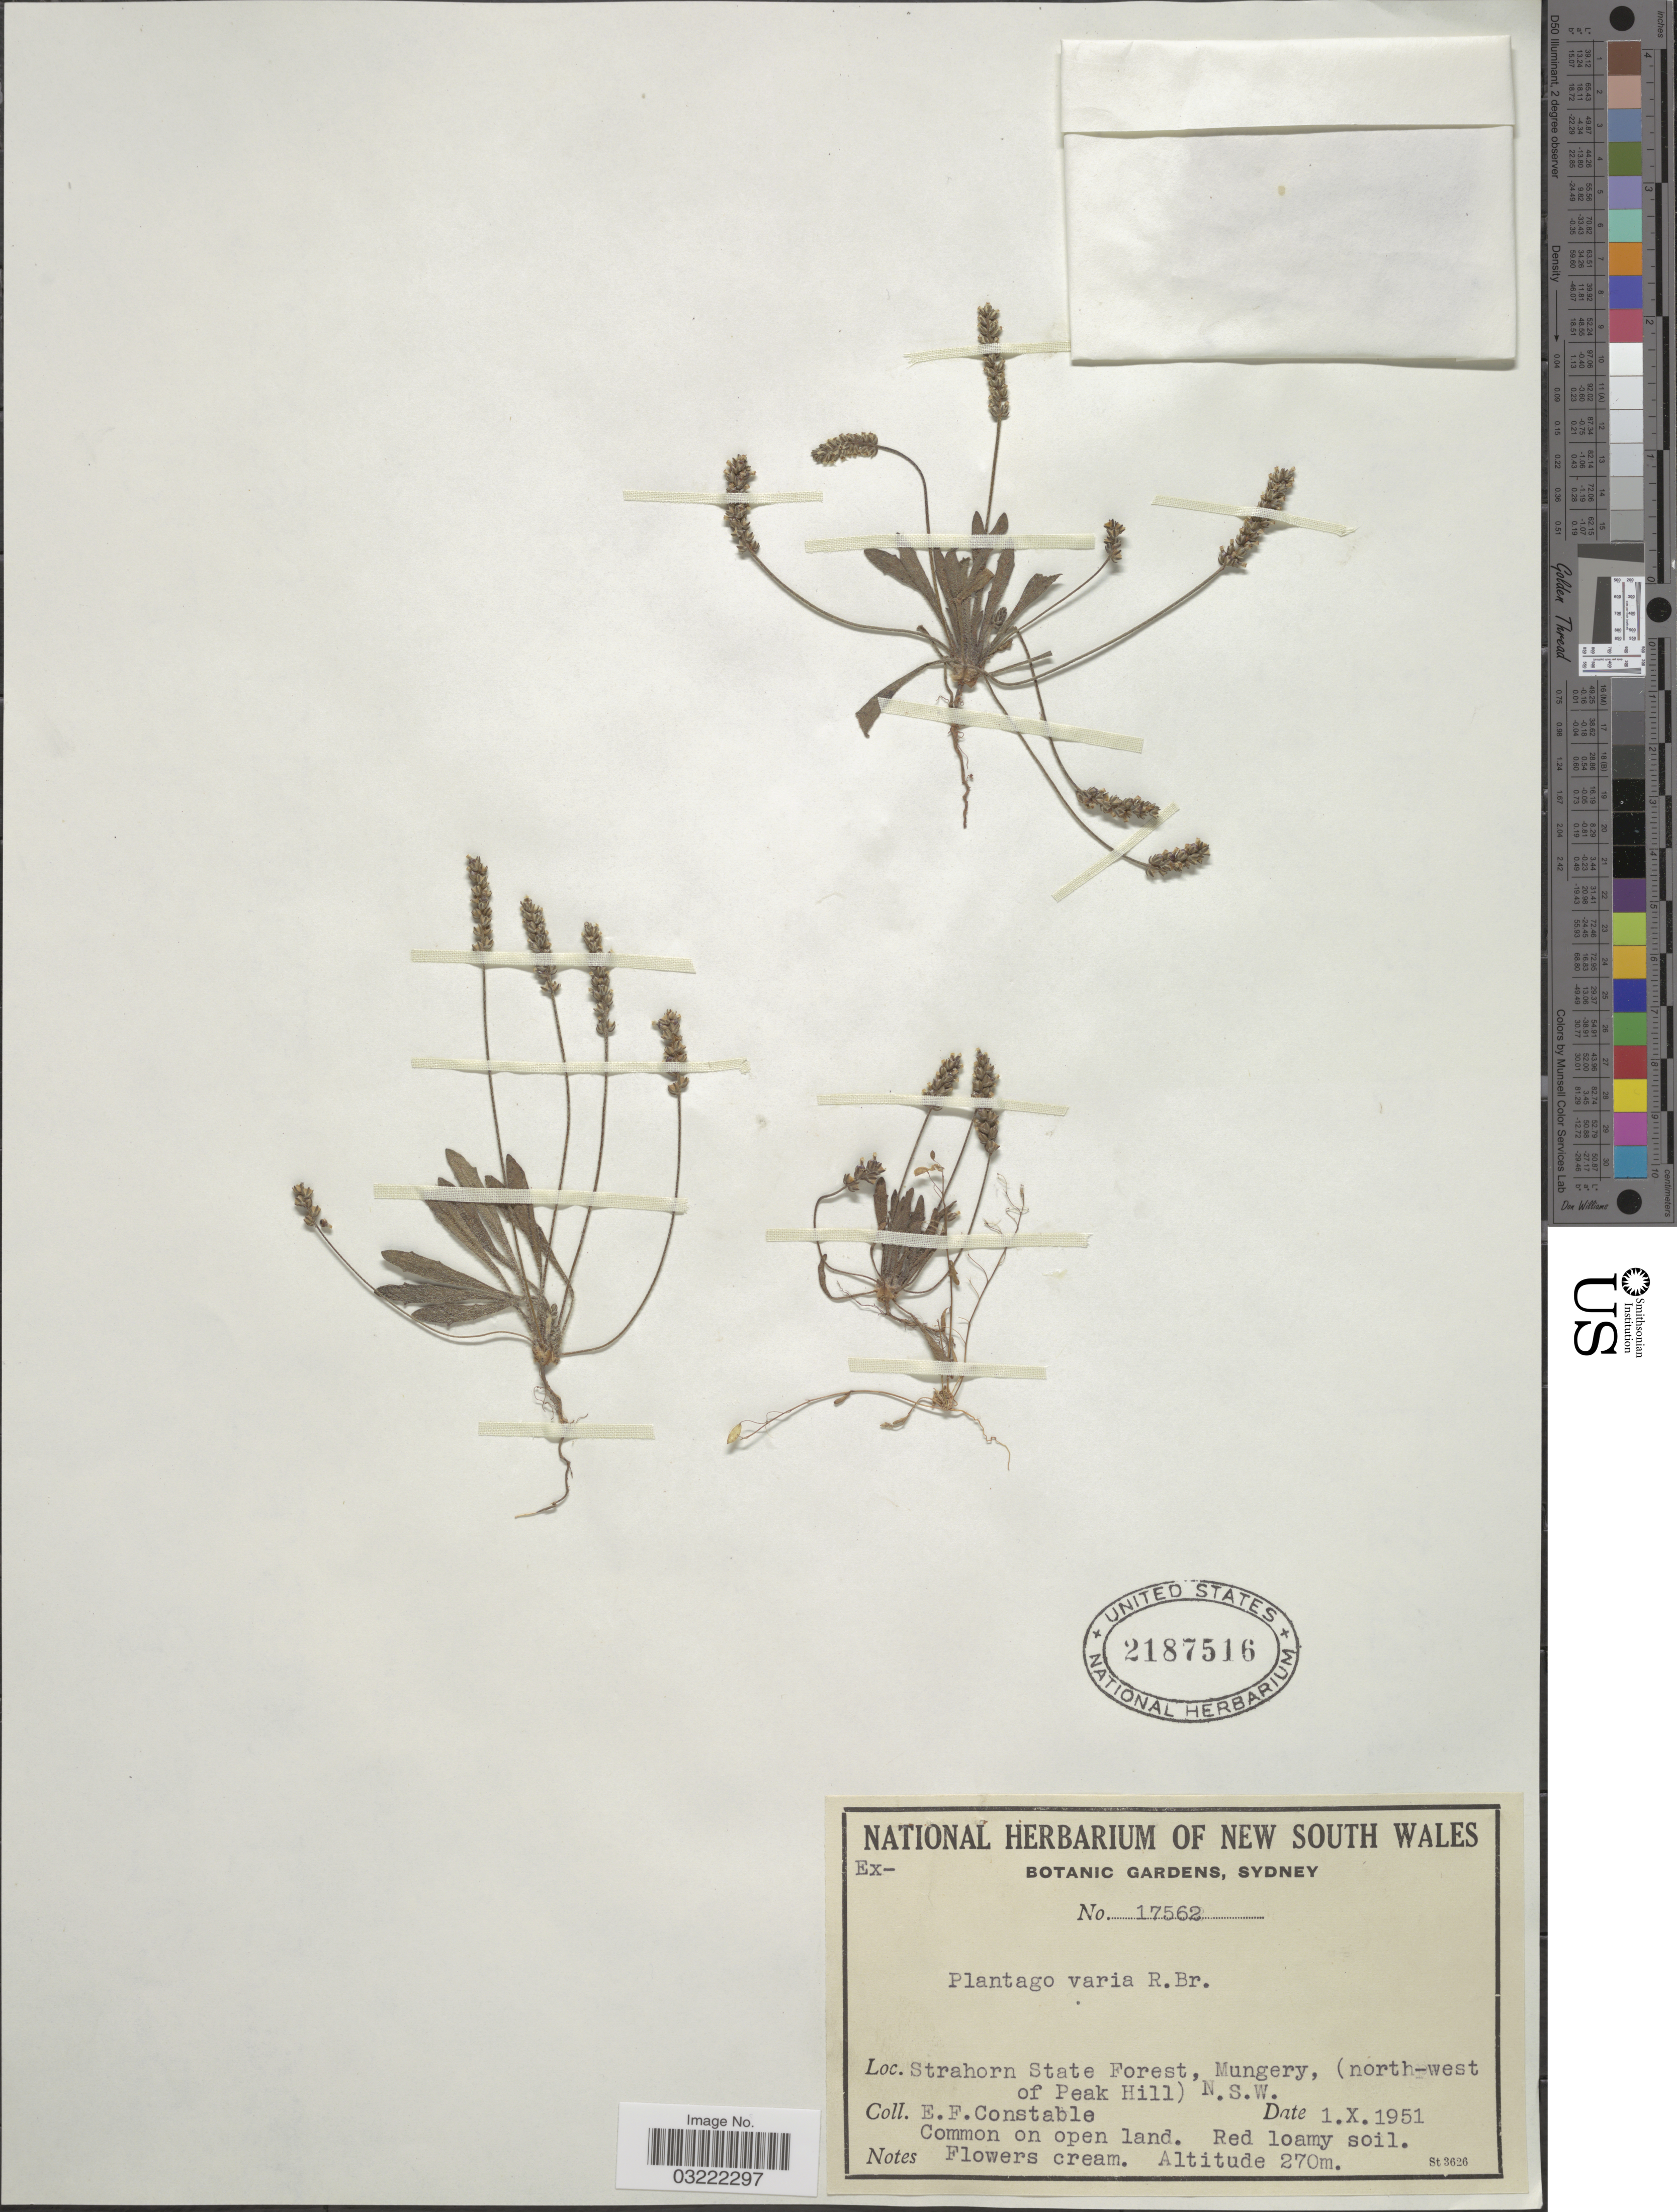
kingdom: Plantae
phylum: Tracheophyta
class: Magnoliopsida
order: Lamiales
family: Plantaginaceae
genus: Plantago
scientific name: Plantago varia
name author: R. Br.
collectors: E. F. Constable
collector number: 17562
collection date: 1951-10-01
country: Australia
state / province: New South Wales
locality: Strahorn State Forest, Mungery, (north-west of Peak Hill).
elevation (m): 270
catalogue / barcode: US 2187516